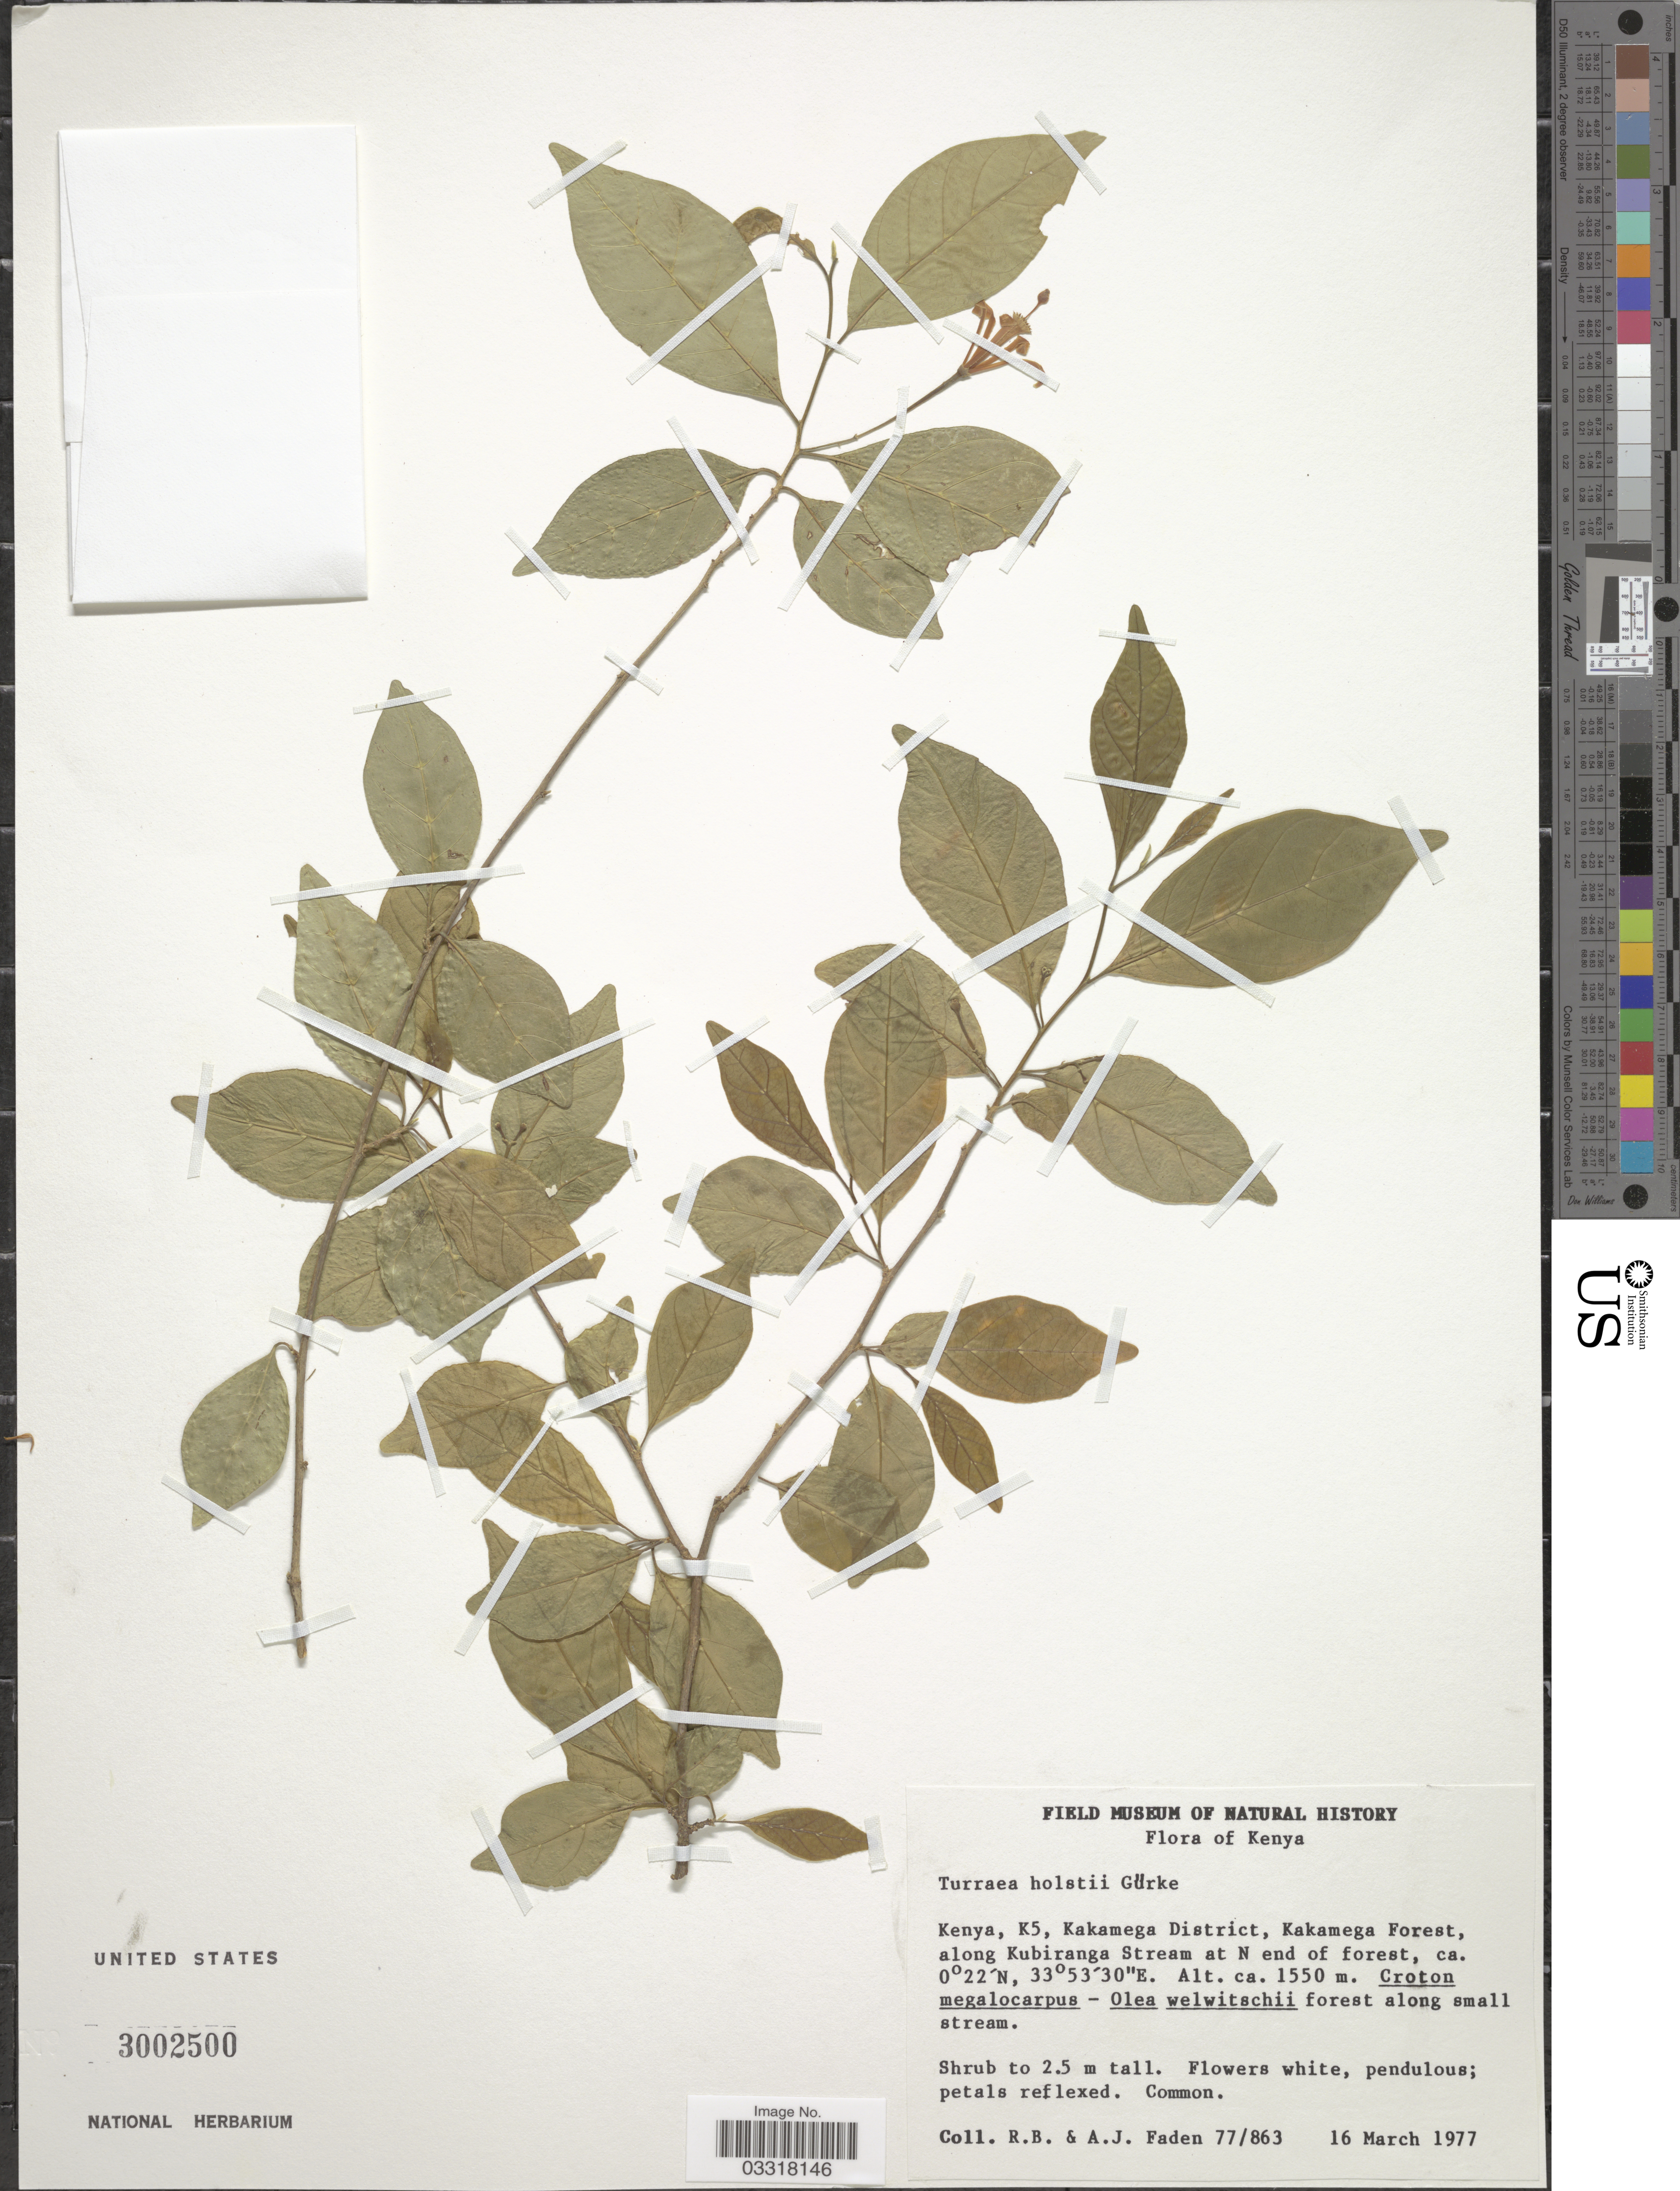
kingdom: Plantae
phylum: Tracheophyta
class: Magnoliopsida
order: Sapindales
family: Meliaceae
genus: Turraea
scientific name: Turraea holstii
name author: Gürke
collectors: R. B. Faden & A. J. Faden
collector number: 77/863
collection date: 1977-03-16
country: Kenya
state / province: Kakamega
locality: Kenya, K5, Kakamega District, Kakamega Forest, along Kubiranga Stream at N end of forest.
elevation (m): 1550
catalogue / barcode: US 3002500